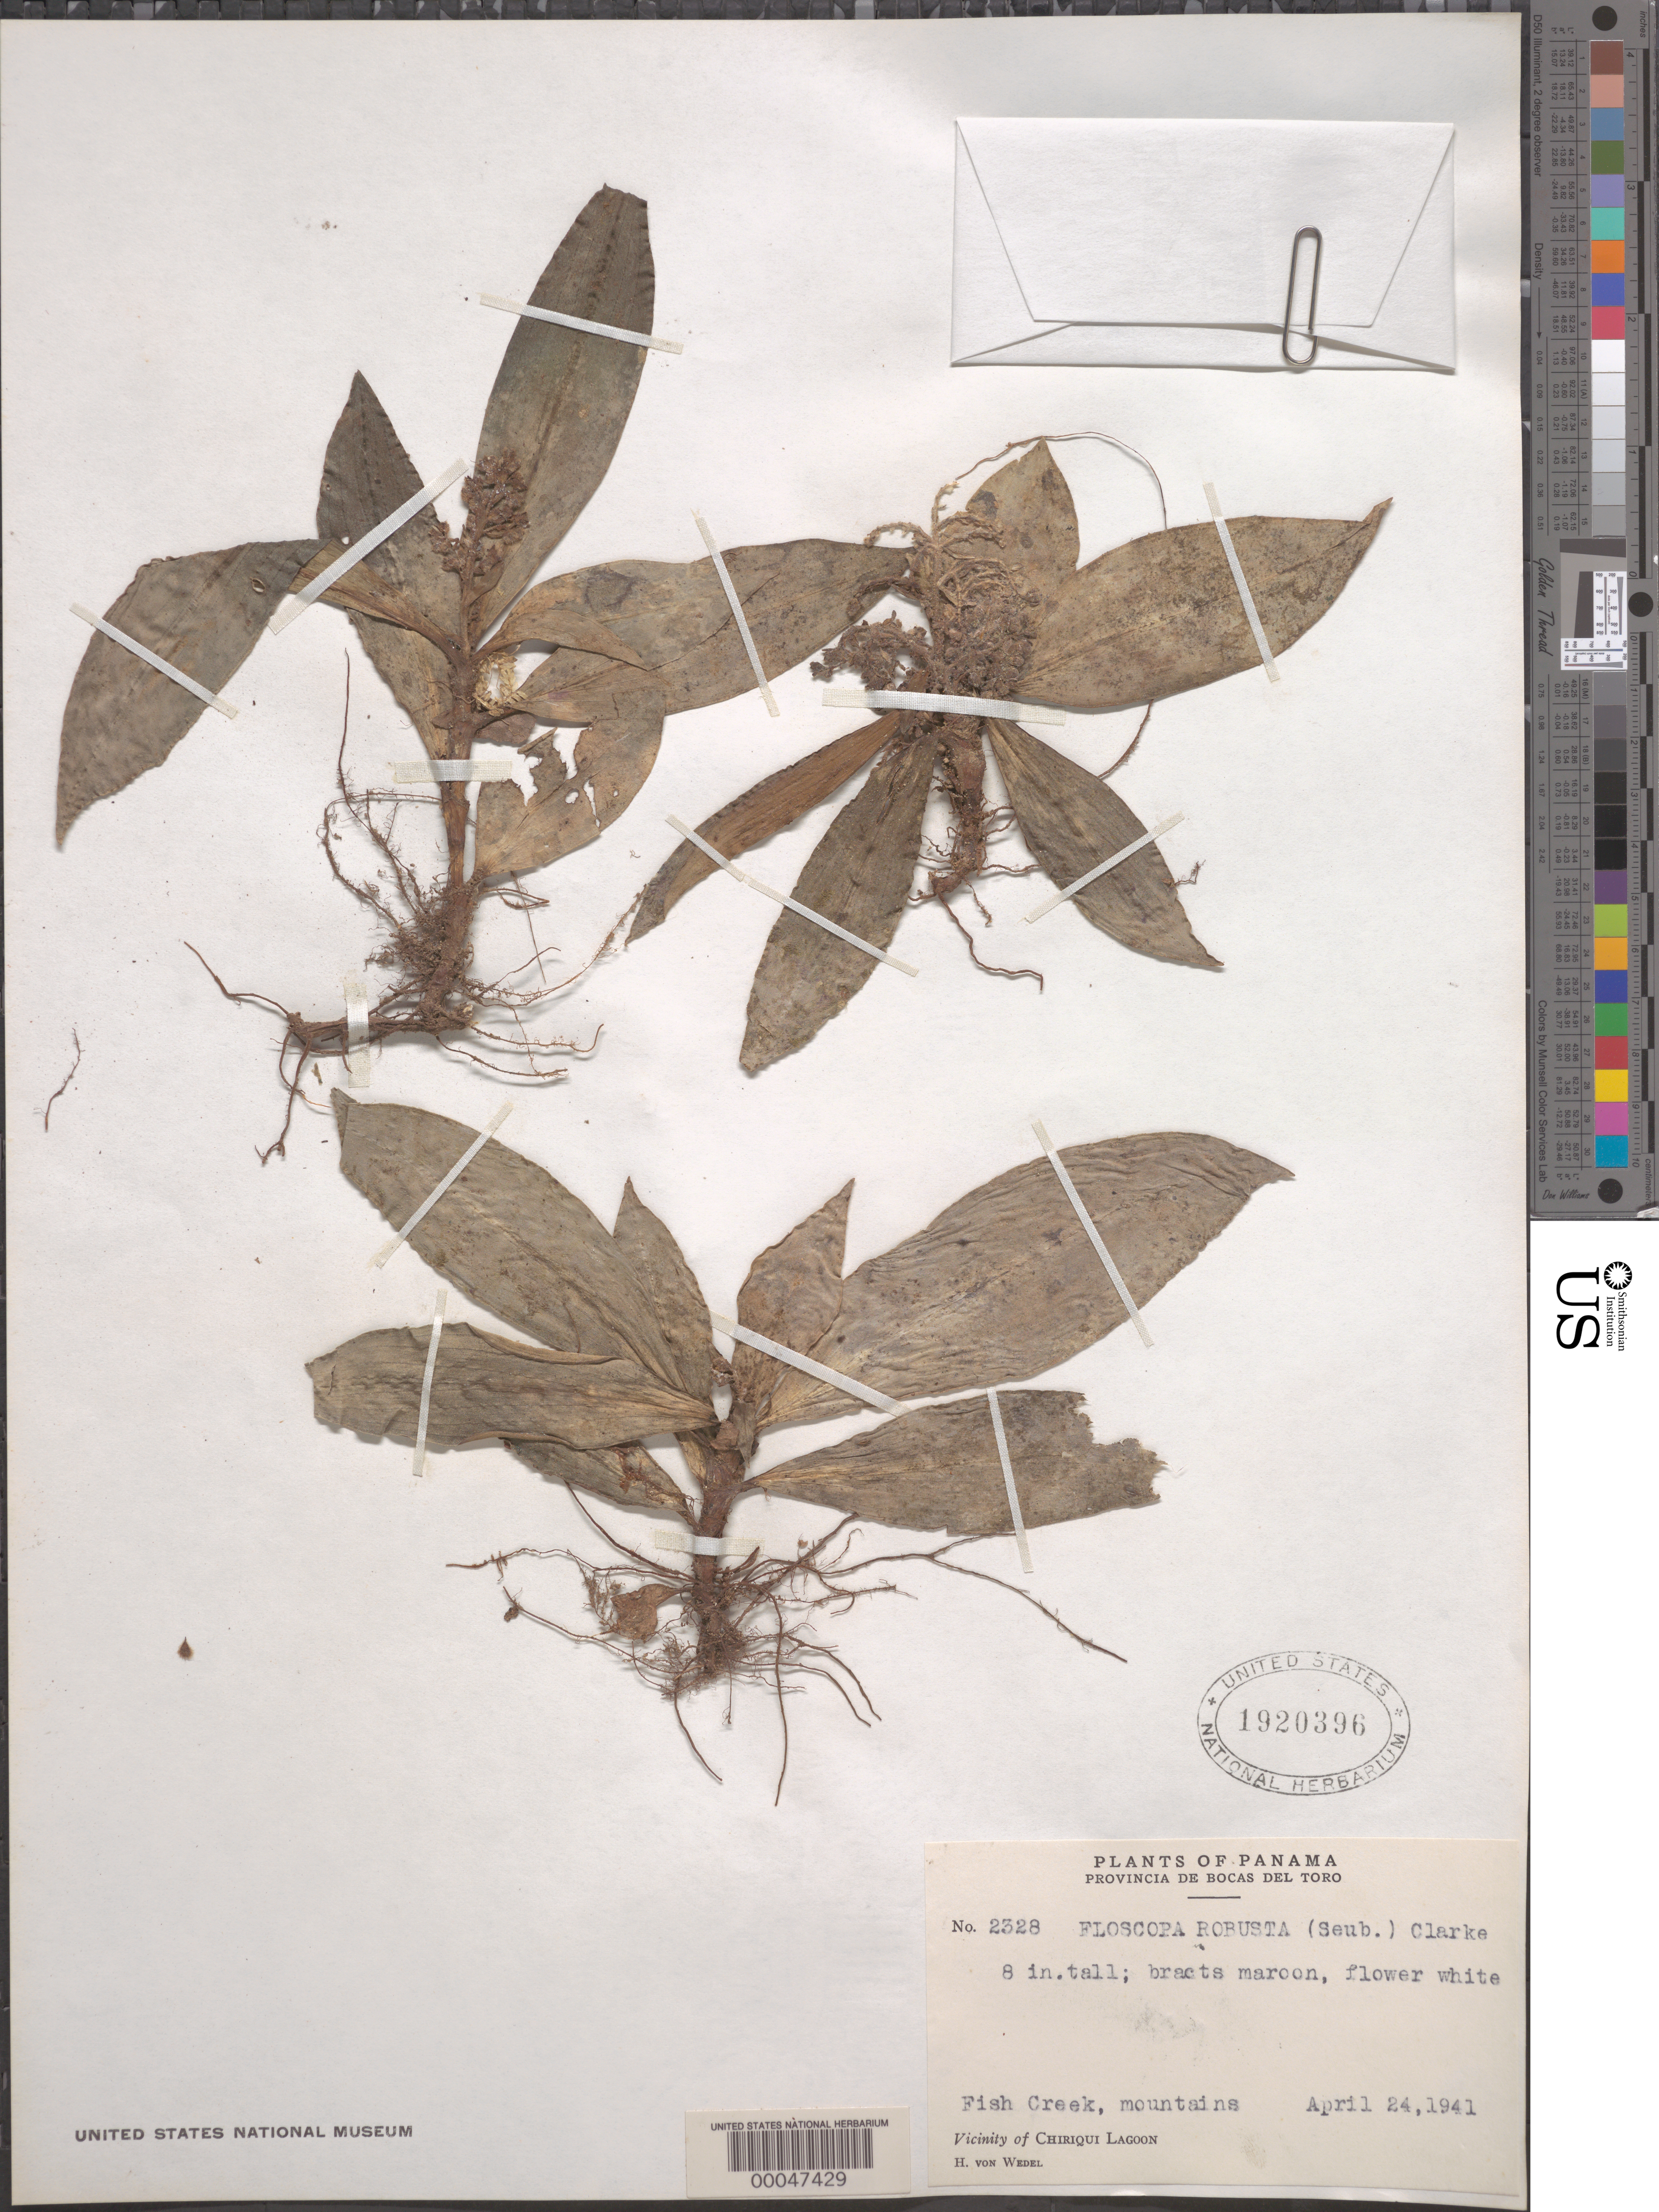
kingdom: Plantae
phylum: Tracheophyta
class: Liliopsida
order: Commelinales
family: Commelinaceae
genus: Floscopa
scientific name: Floscopa robusta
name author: (Seub.) C.B. Clarke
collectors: H. von Wedel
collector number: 2328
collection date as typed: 24 Apr 1941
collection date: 1941-04-24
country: Panama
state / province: Bocas del Toro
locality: Fish Creek, Chiriquí Lagoon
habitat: Mountains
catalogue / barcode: US 1920396